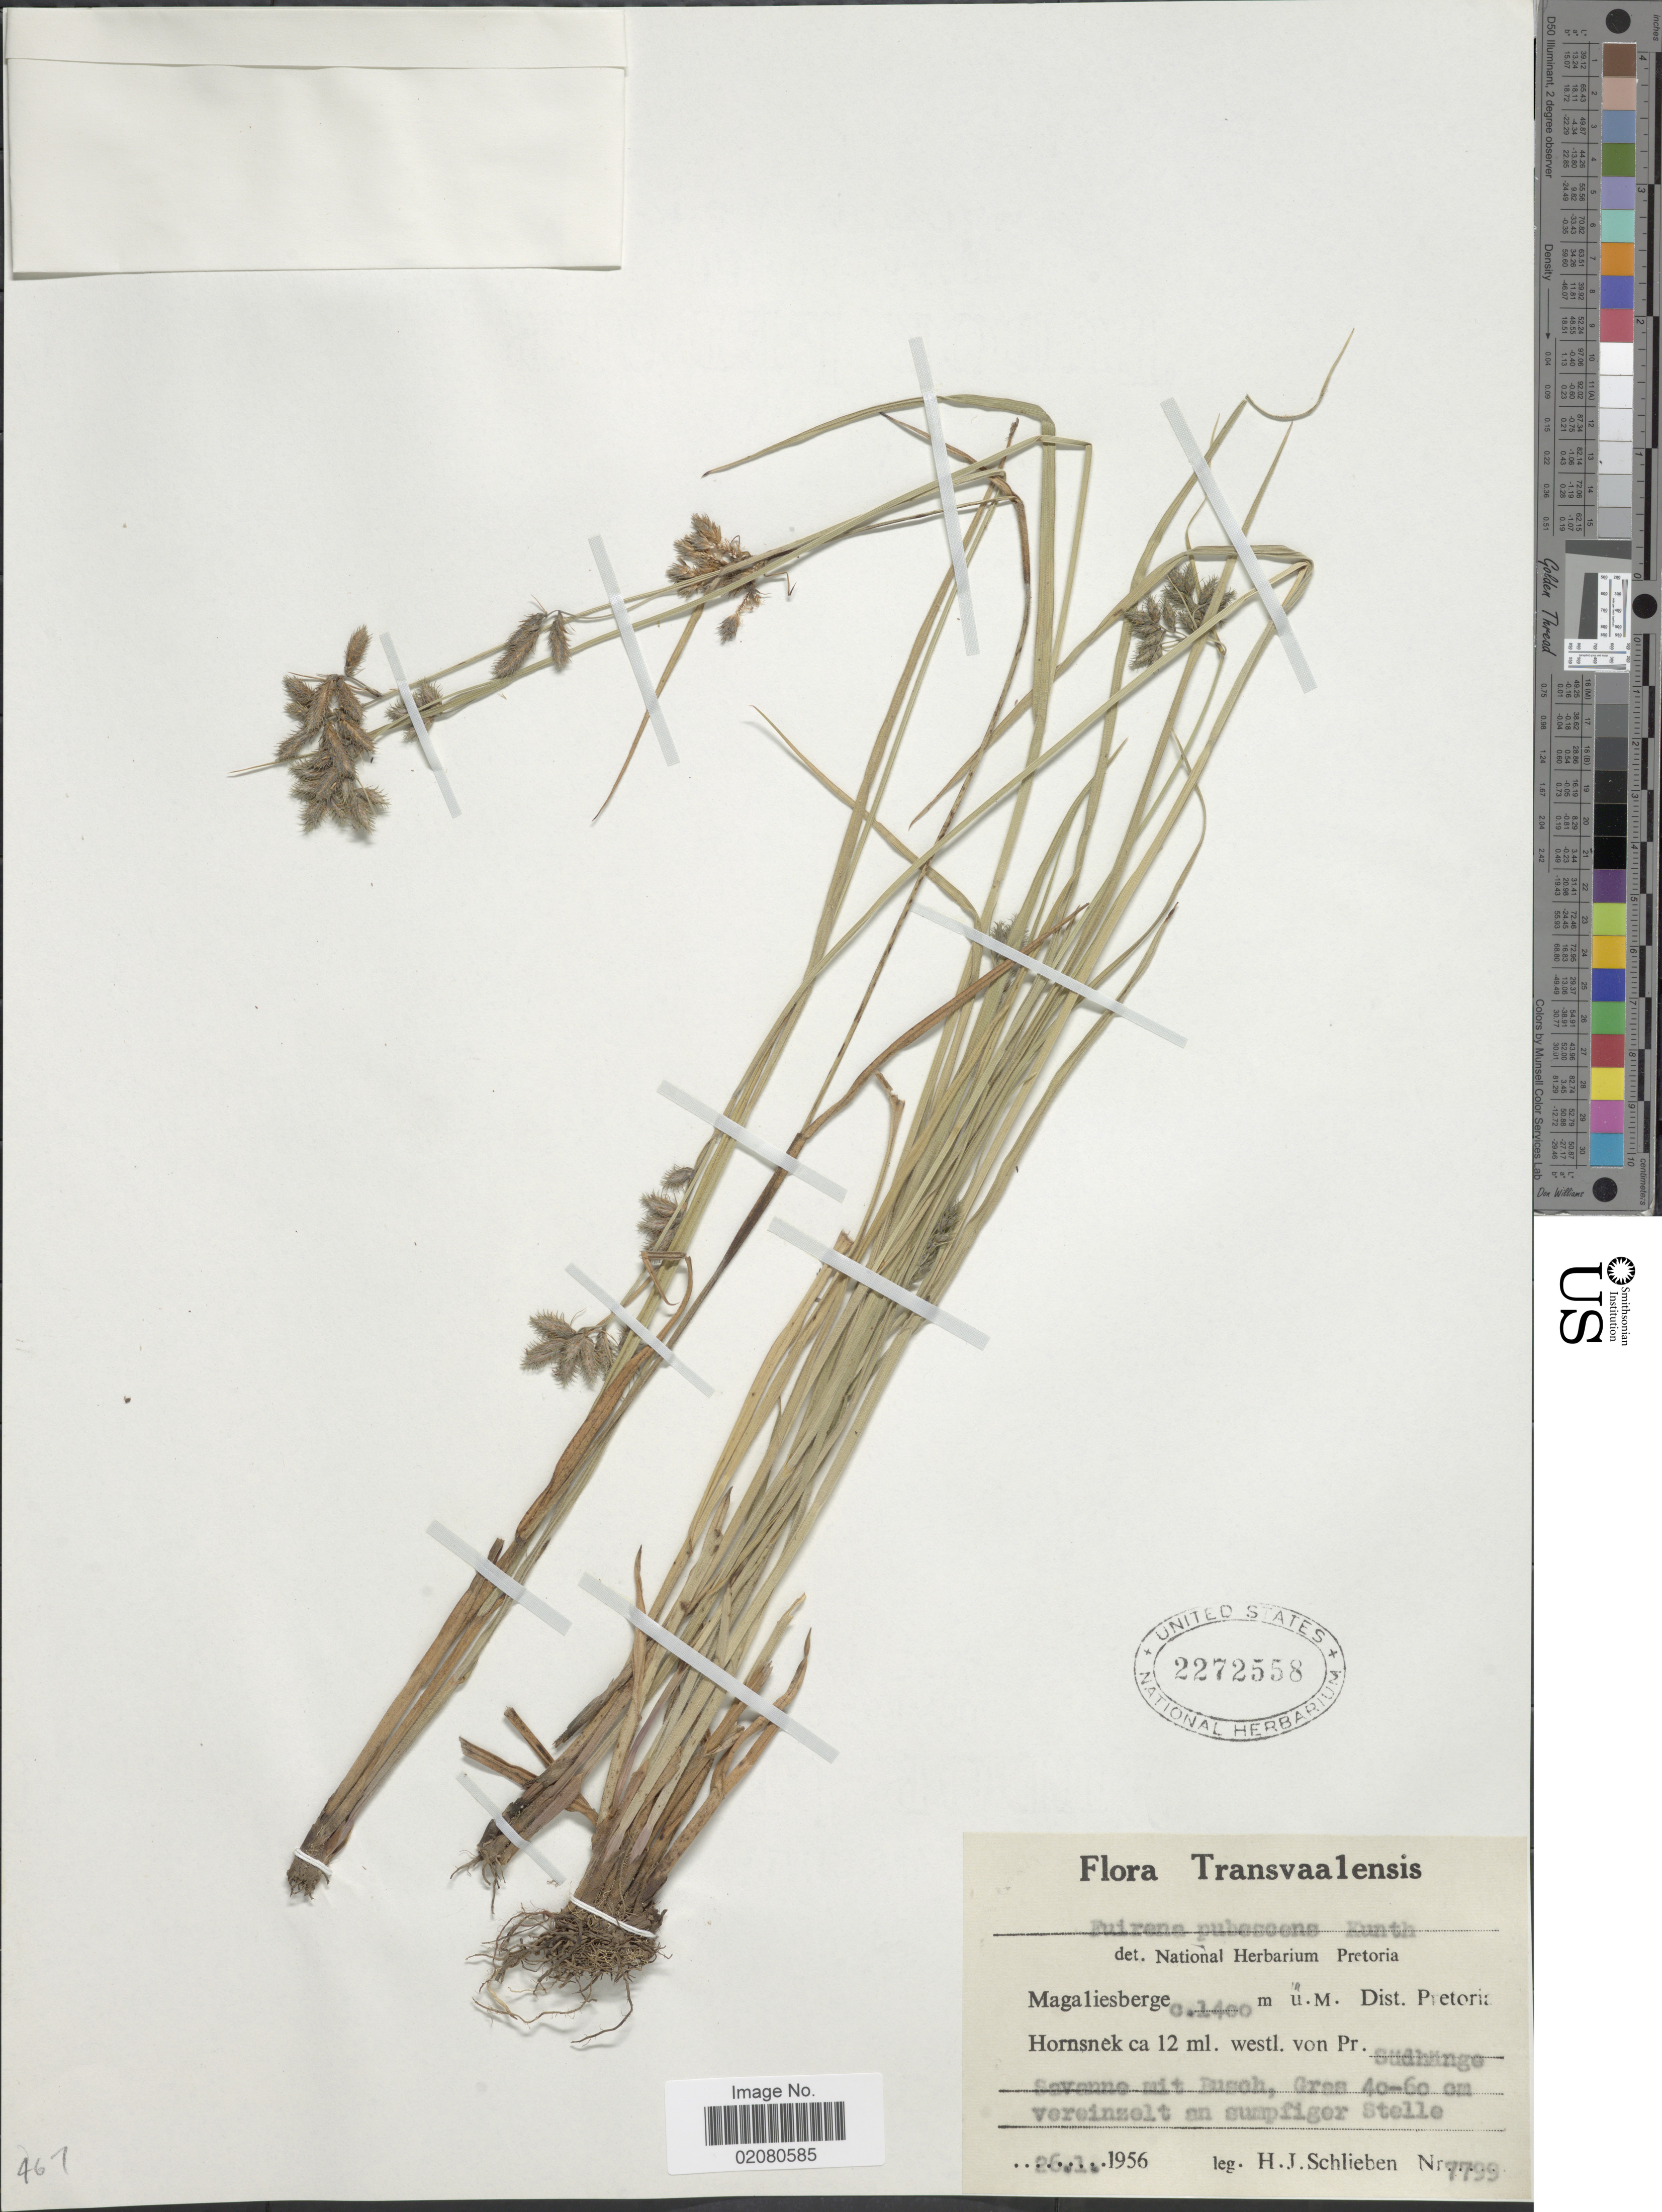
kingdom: Plantae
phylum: Tracheophyta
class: Liliopsida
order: Poales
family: Cyperaceae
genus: Fuirena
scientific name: Fuirena pubescens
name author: (Poir.) Kunth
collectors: H. J. Schlieben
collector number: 7799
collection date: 1956-01-26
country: South Africa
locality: Magaliesberge, Dist. Pretoria. Hornsnek ca 12 ml. westl. von Pr. Sudhange. Transvaalensis.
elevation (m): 1400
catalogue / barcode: US 2272558